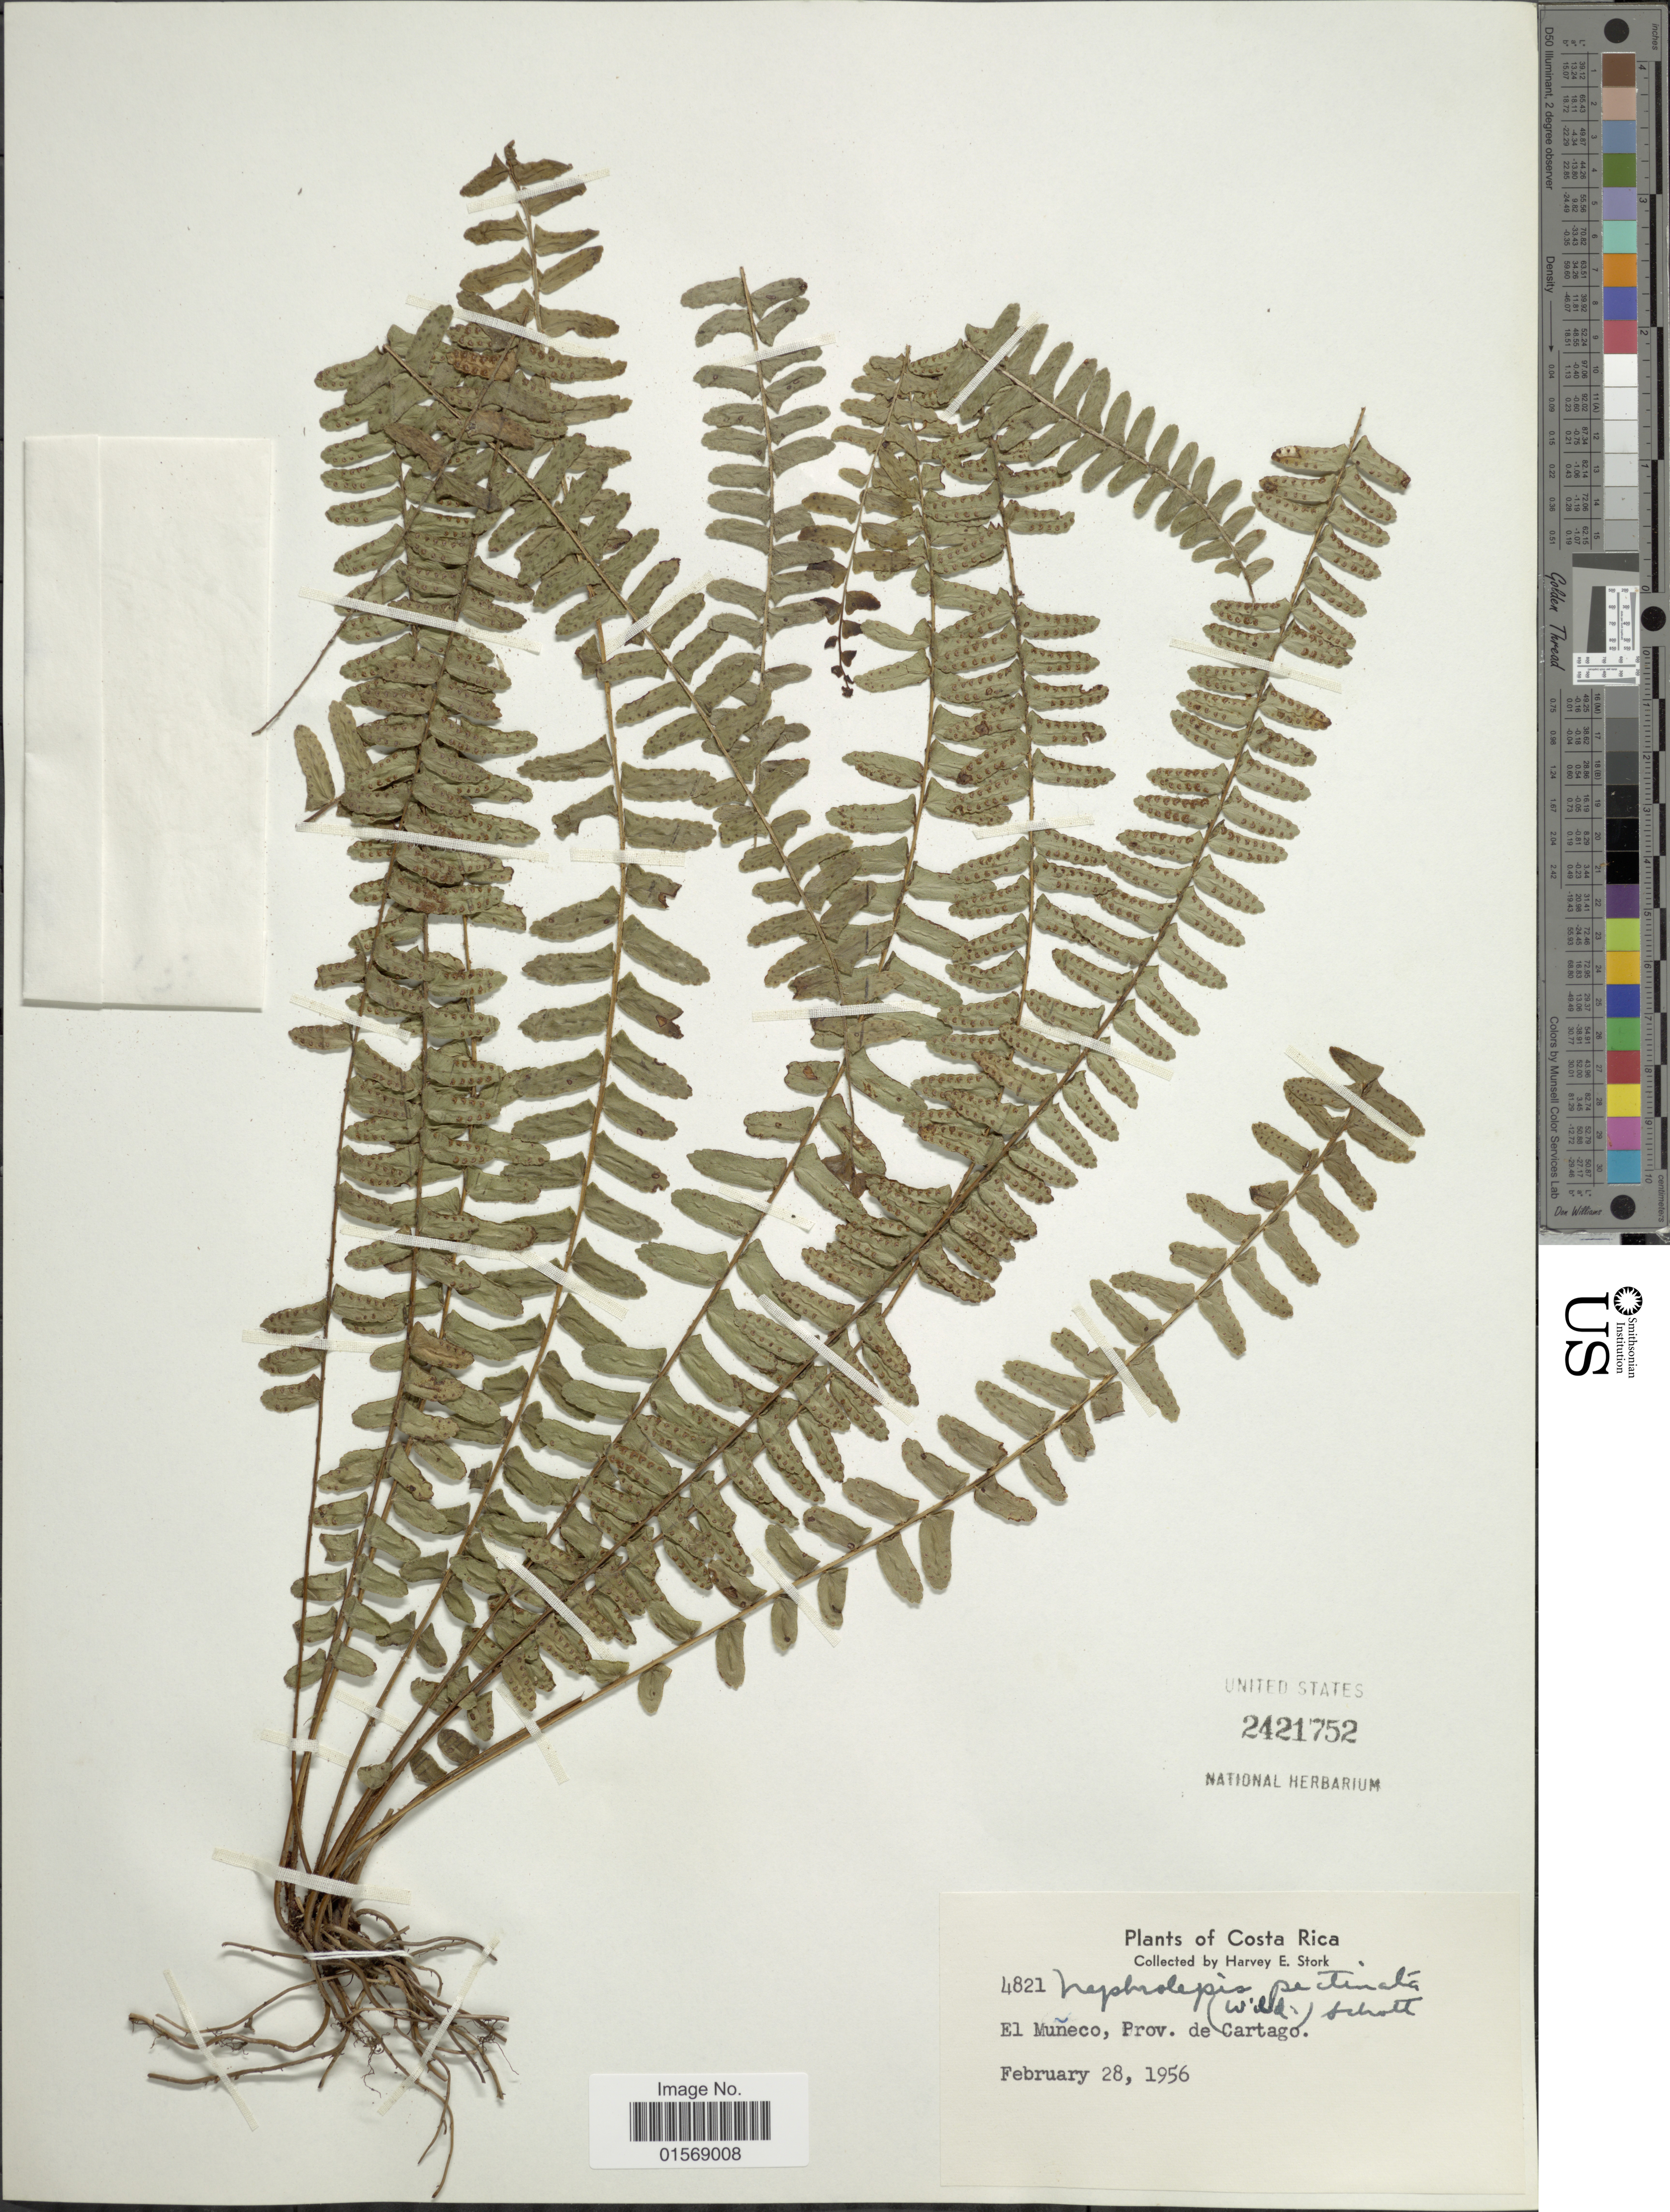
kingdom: Plantae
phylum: Tracheophyta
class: Polypodiopsida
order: Polypodiales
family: Nephrolepidaceae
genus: Nephrolepis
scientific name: Nephrolepis pectinata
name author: (Willd.) Schott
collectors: H. E. Stork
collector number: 4821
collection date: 1956-02-28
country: Costa Rica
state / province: Cartago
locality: Costa Rica, El Muneco, Prov. de Cartago.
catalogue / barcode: US 2421752